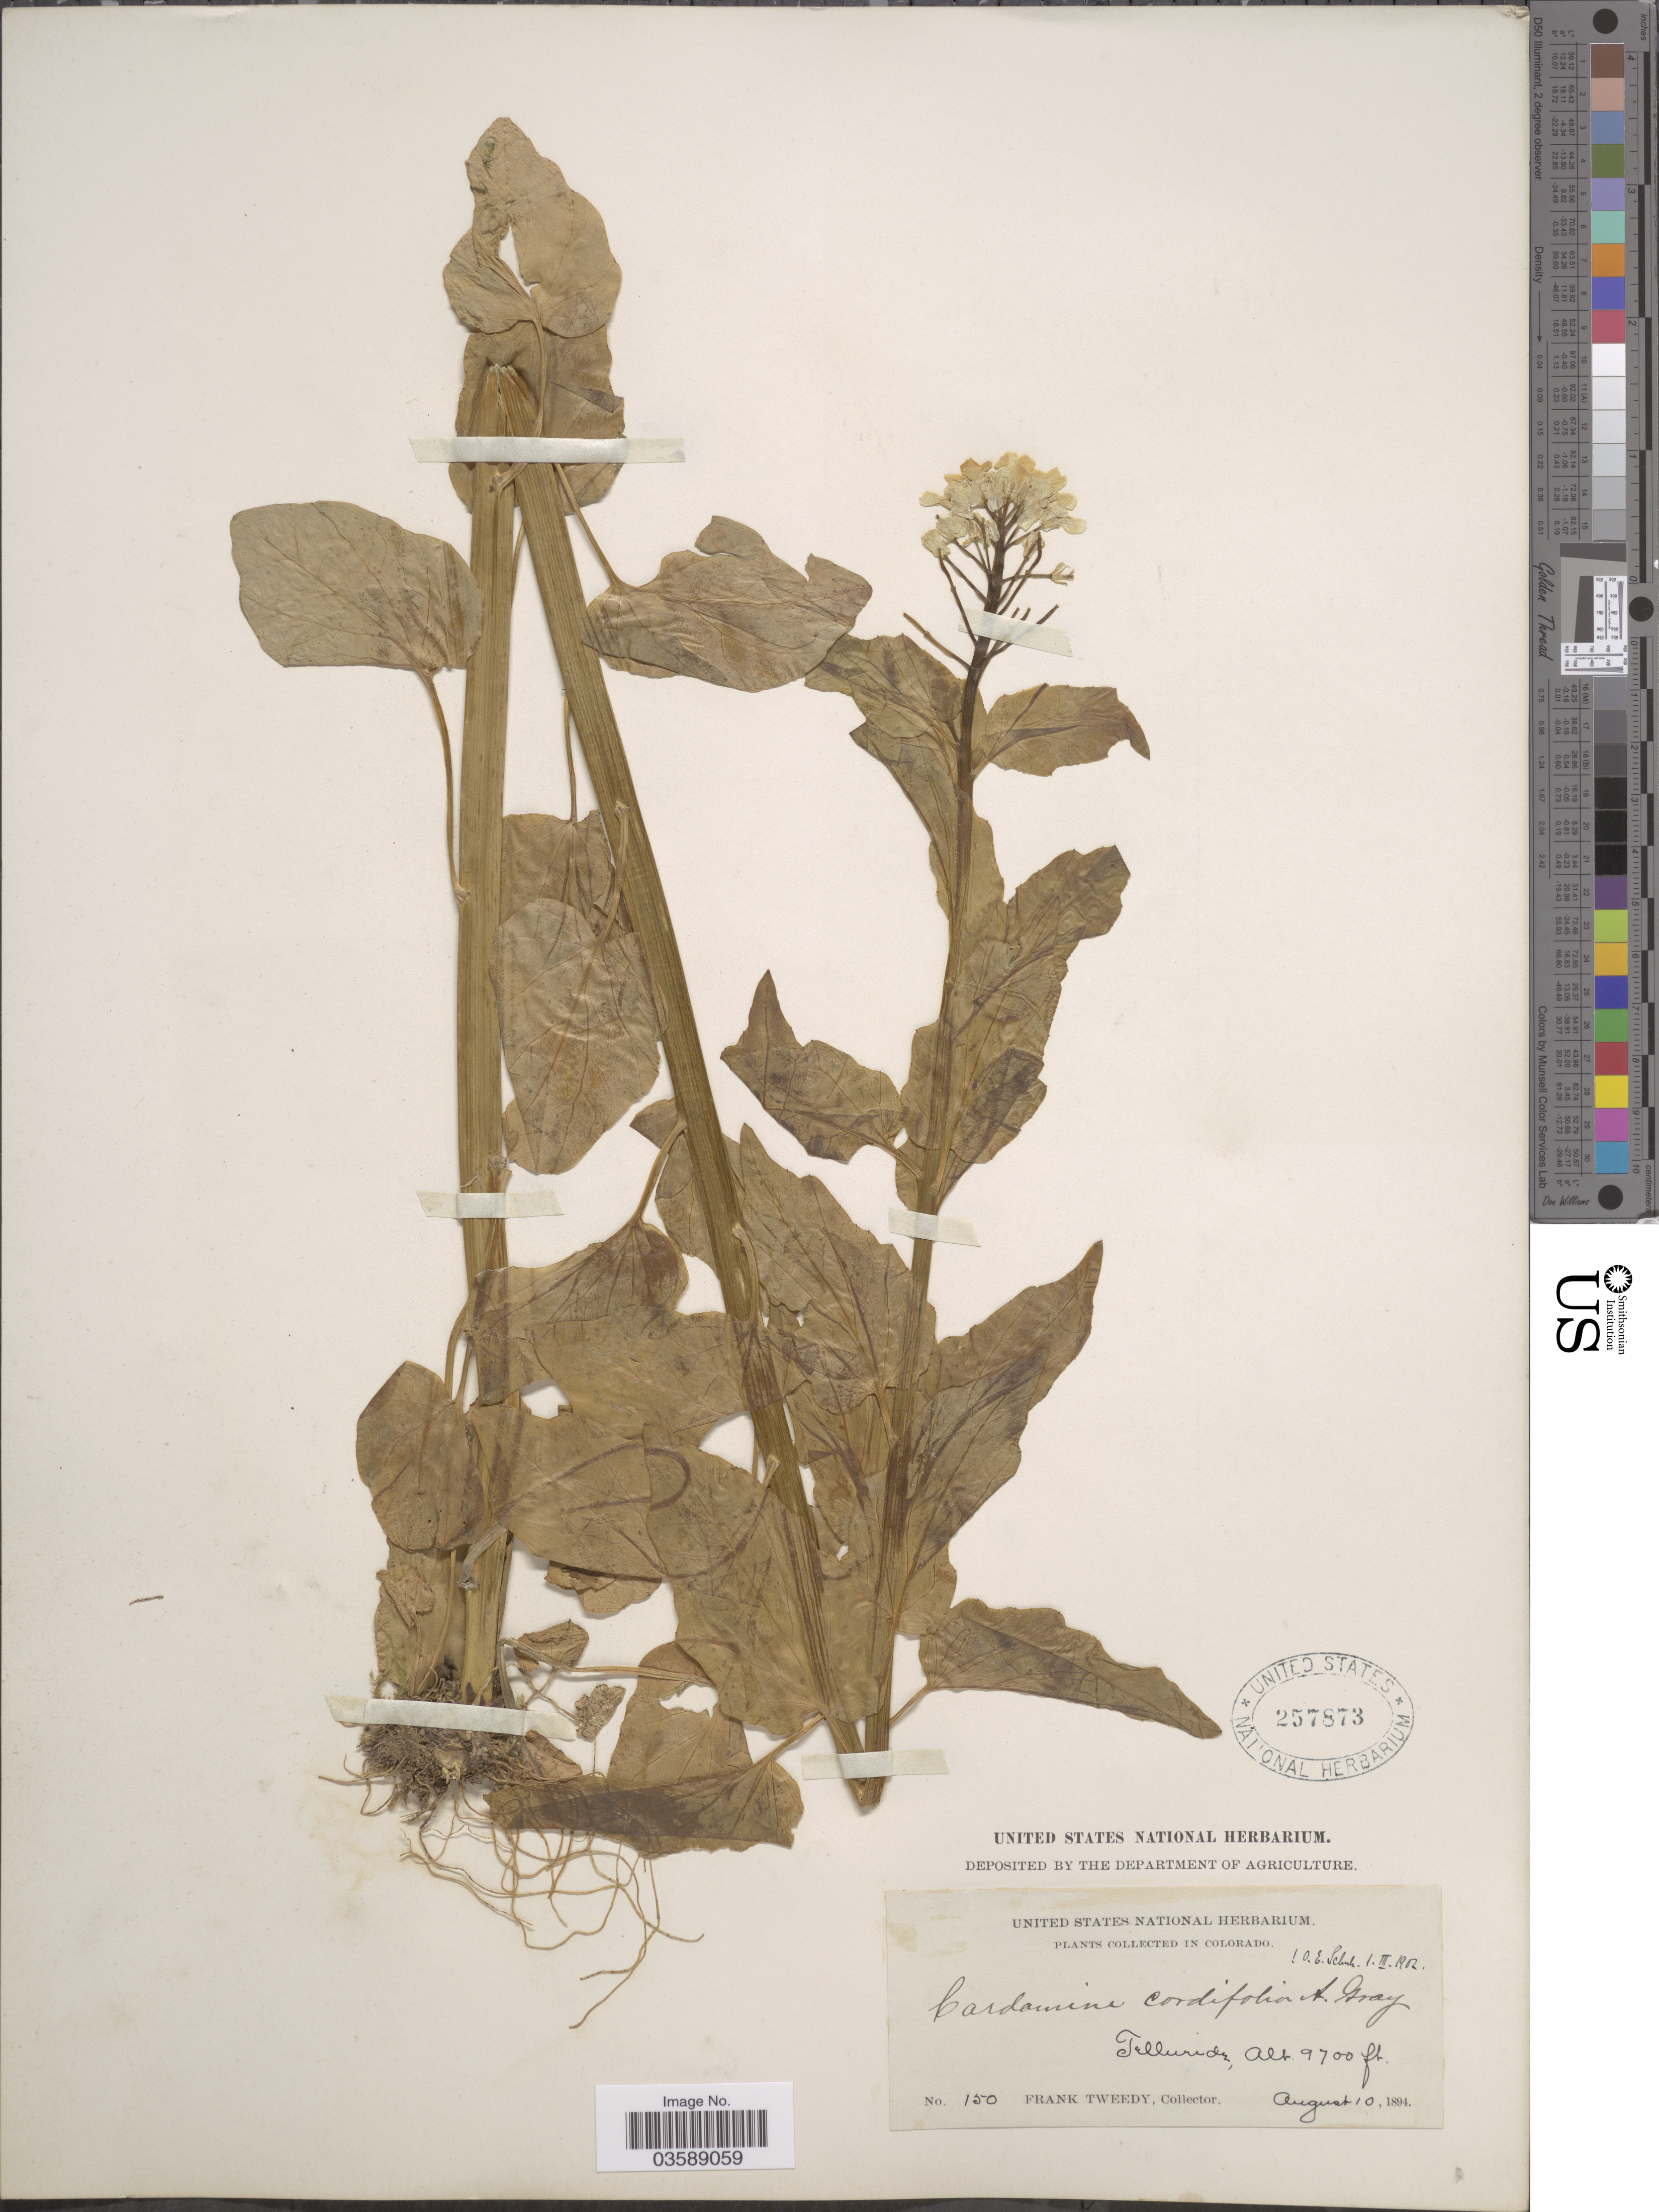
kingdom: Plantae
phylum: Tracheophyta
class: Magnoliopsida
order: Brassicales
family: Brassicaceae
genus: Cardamine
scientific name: Cardamine cordifolia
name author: A. Gray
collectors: F. Tweedy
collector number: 150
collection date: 1894-08-10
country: United States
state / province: Colorado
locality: Telluride.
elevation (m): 2957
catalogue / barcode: US 257873